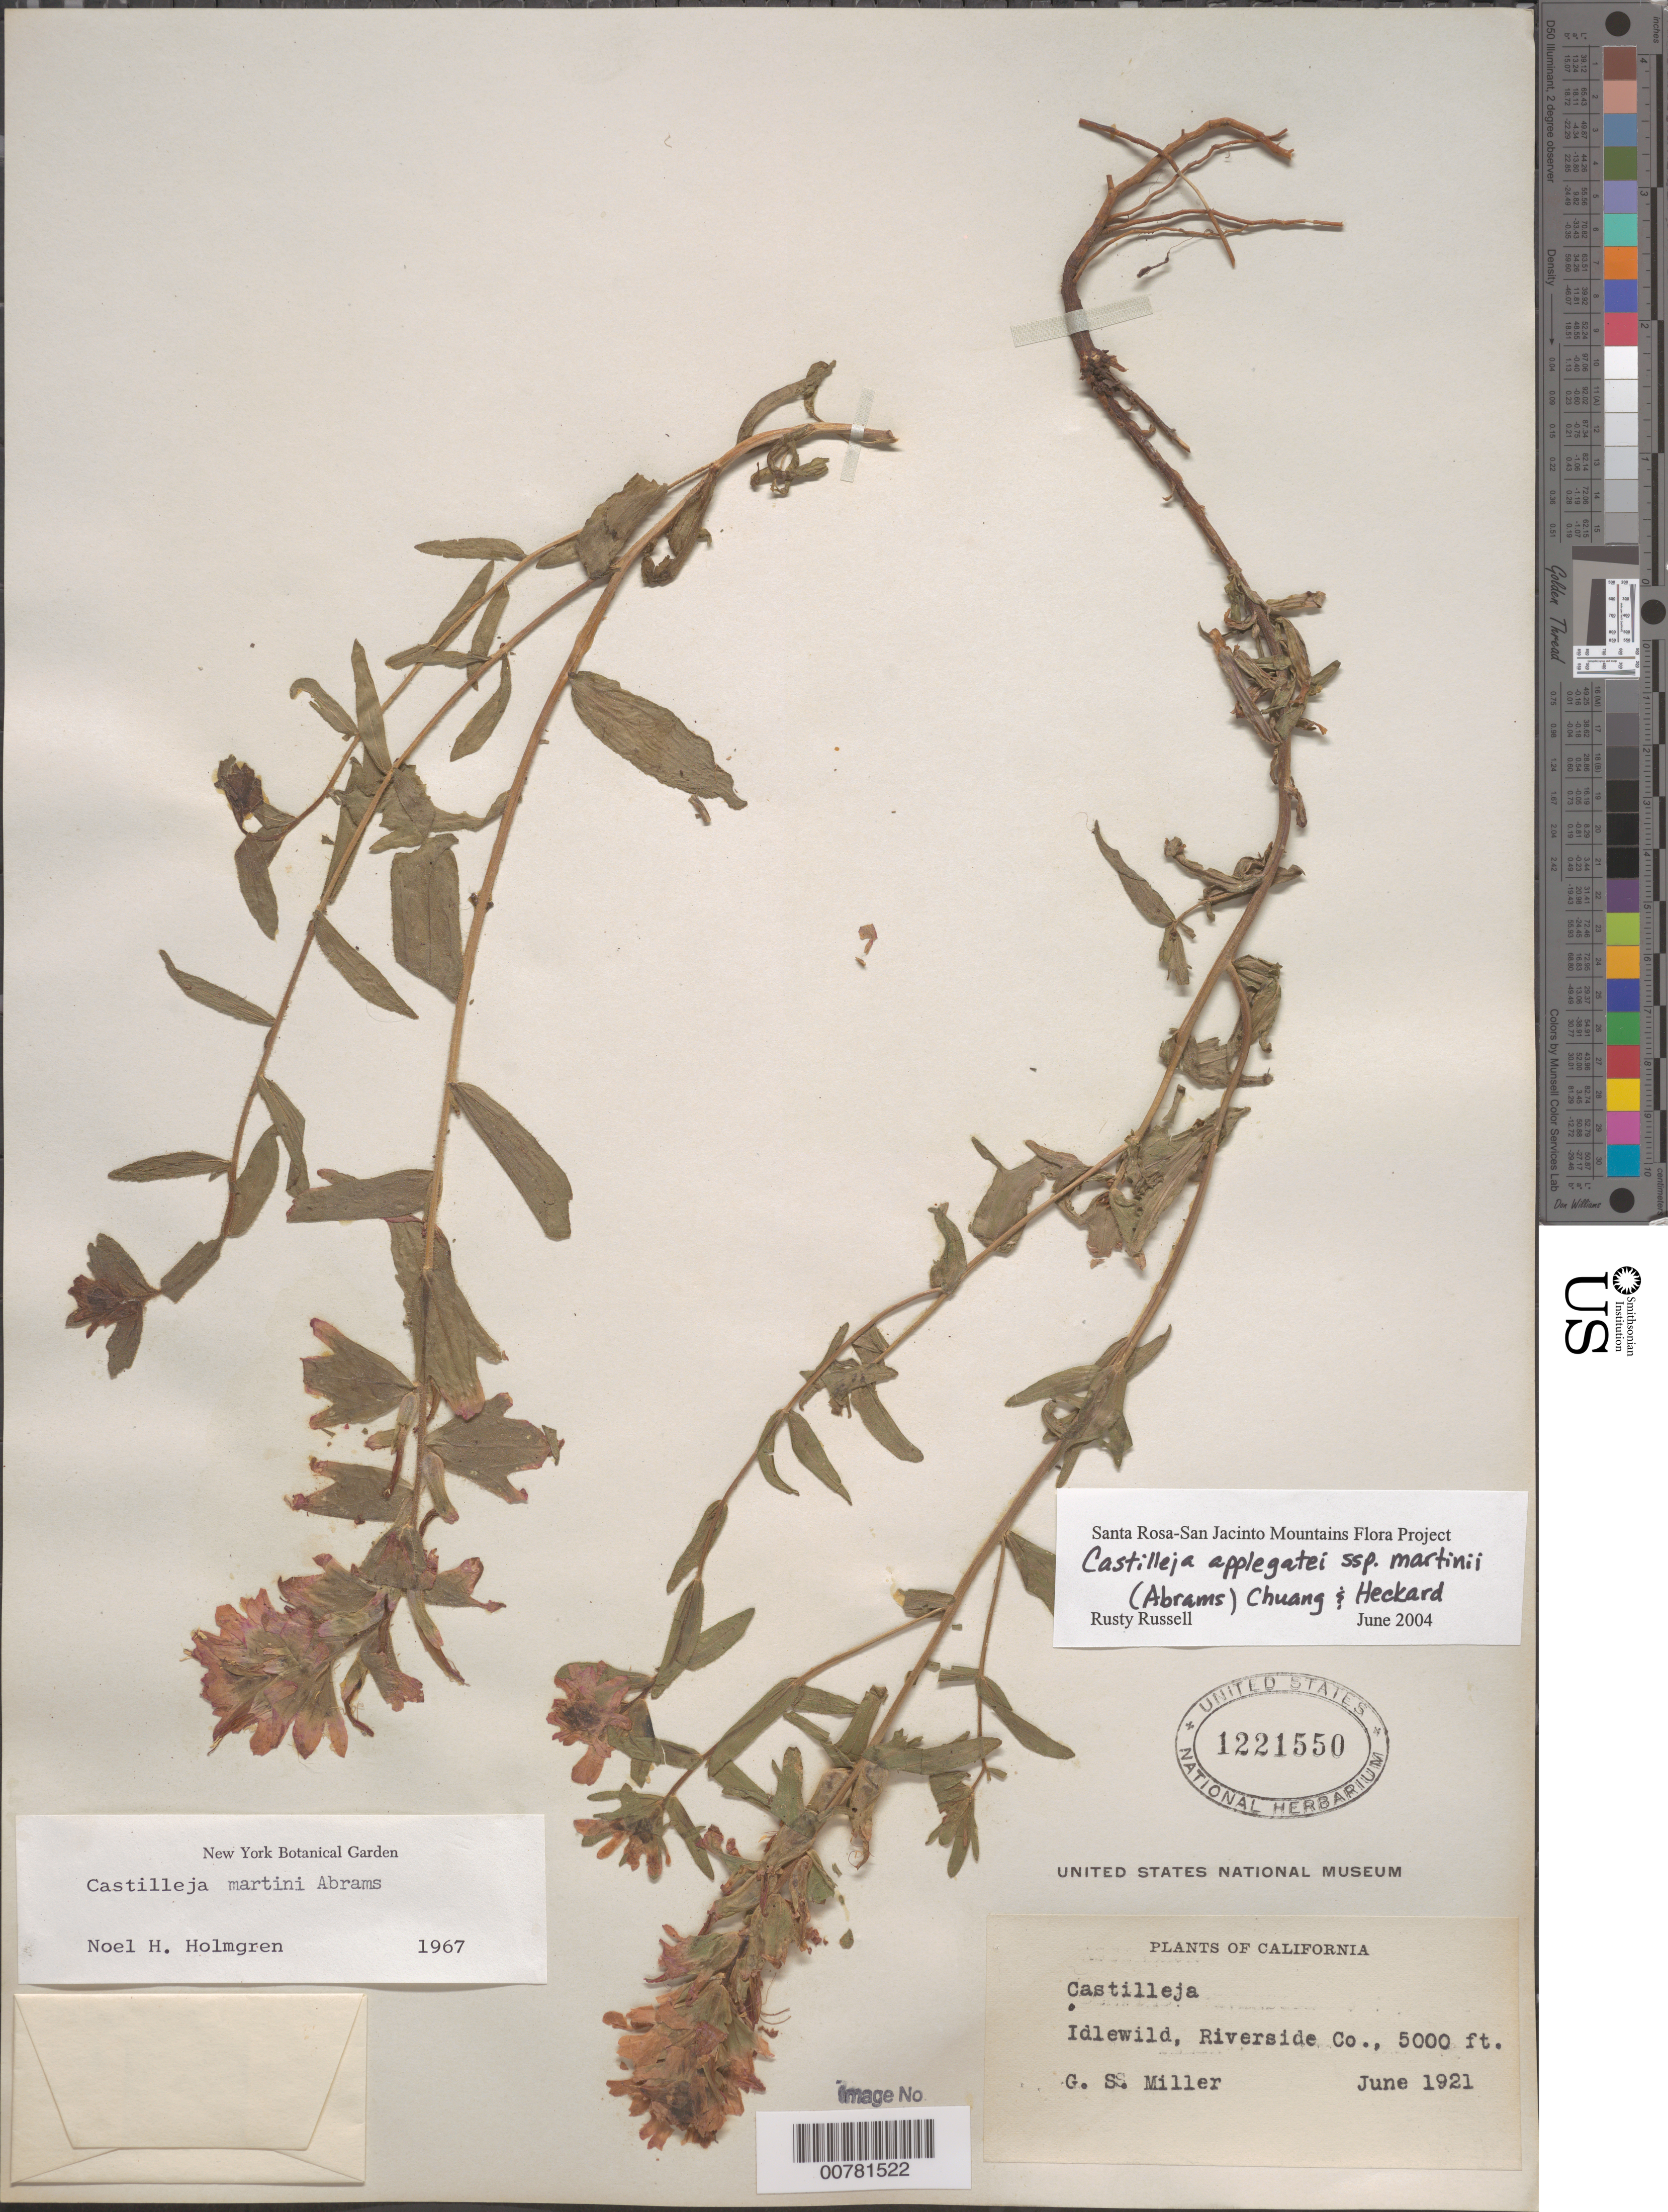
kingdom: Plantae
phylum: Tracheophyta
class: Magnoliopsida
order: Lamiales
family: Orobanchaceae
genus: Castilleja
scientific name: Castilleja applegatei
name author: Fernald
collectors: G. S. Miller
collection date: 1921-06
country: United States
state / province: California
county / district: Riverside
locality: Idlewild, Riverside Co.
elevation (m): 1524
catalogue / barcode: US 1221550